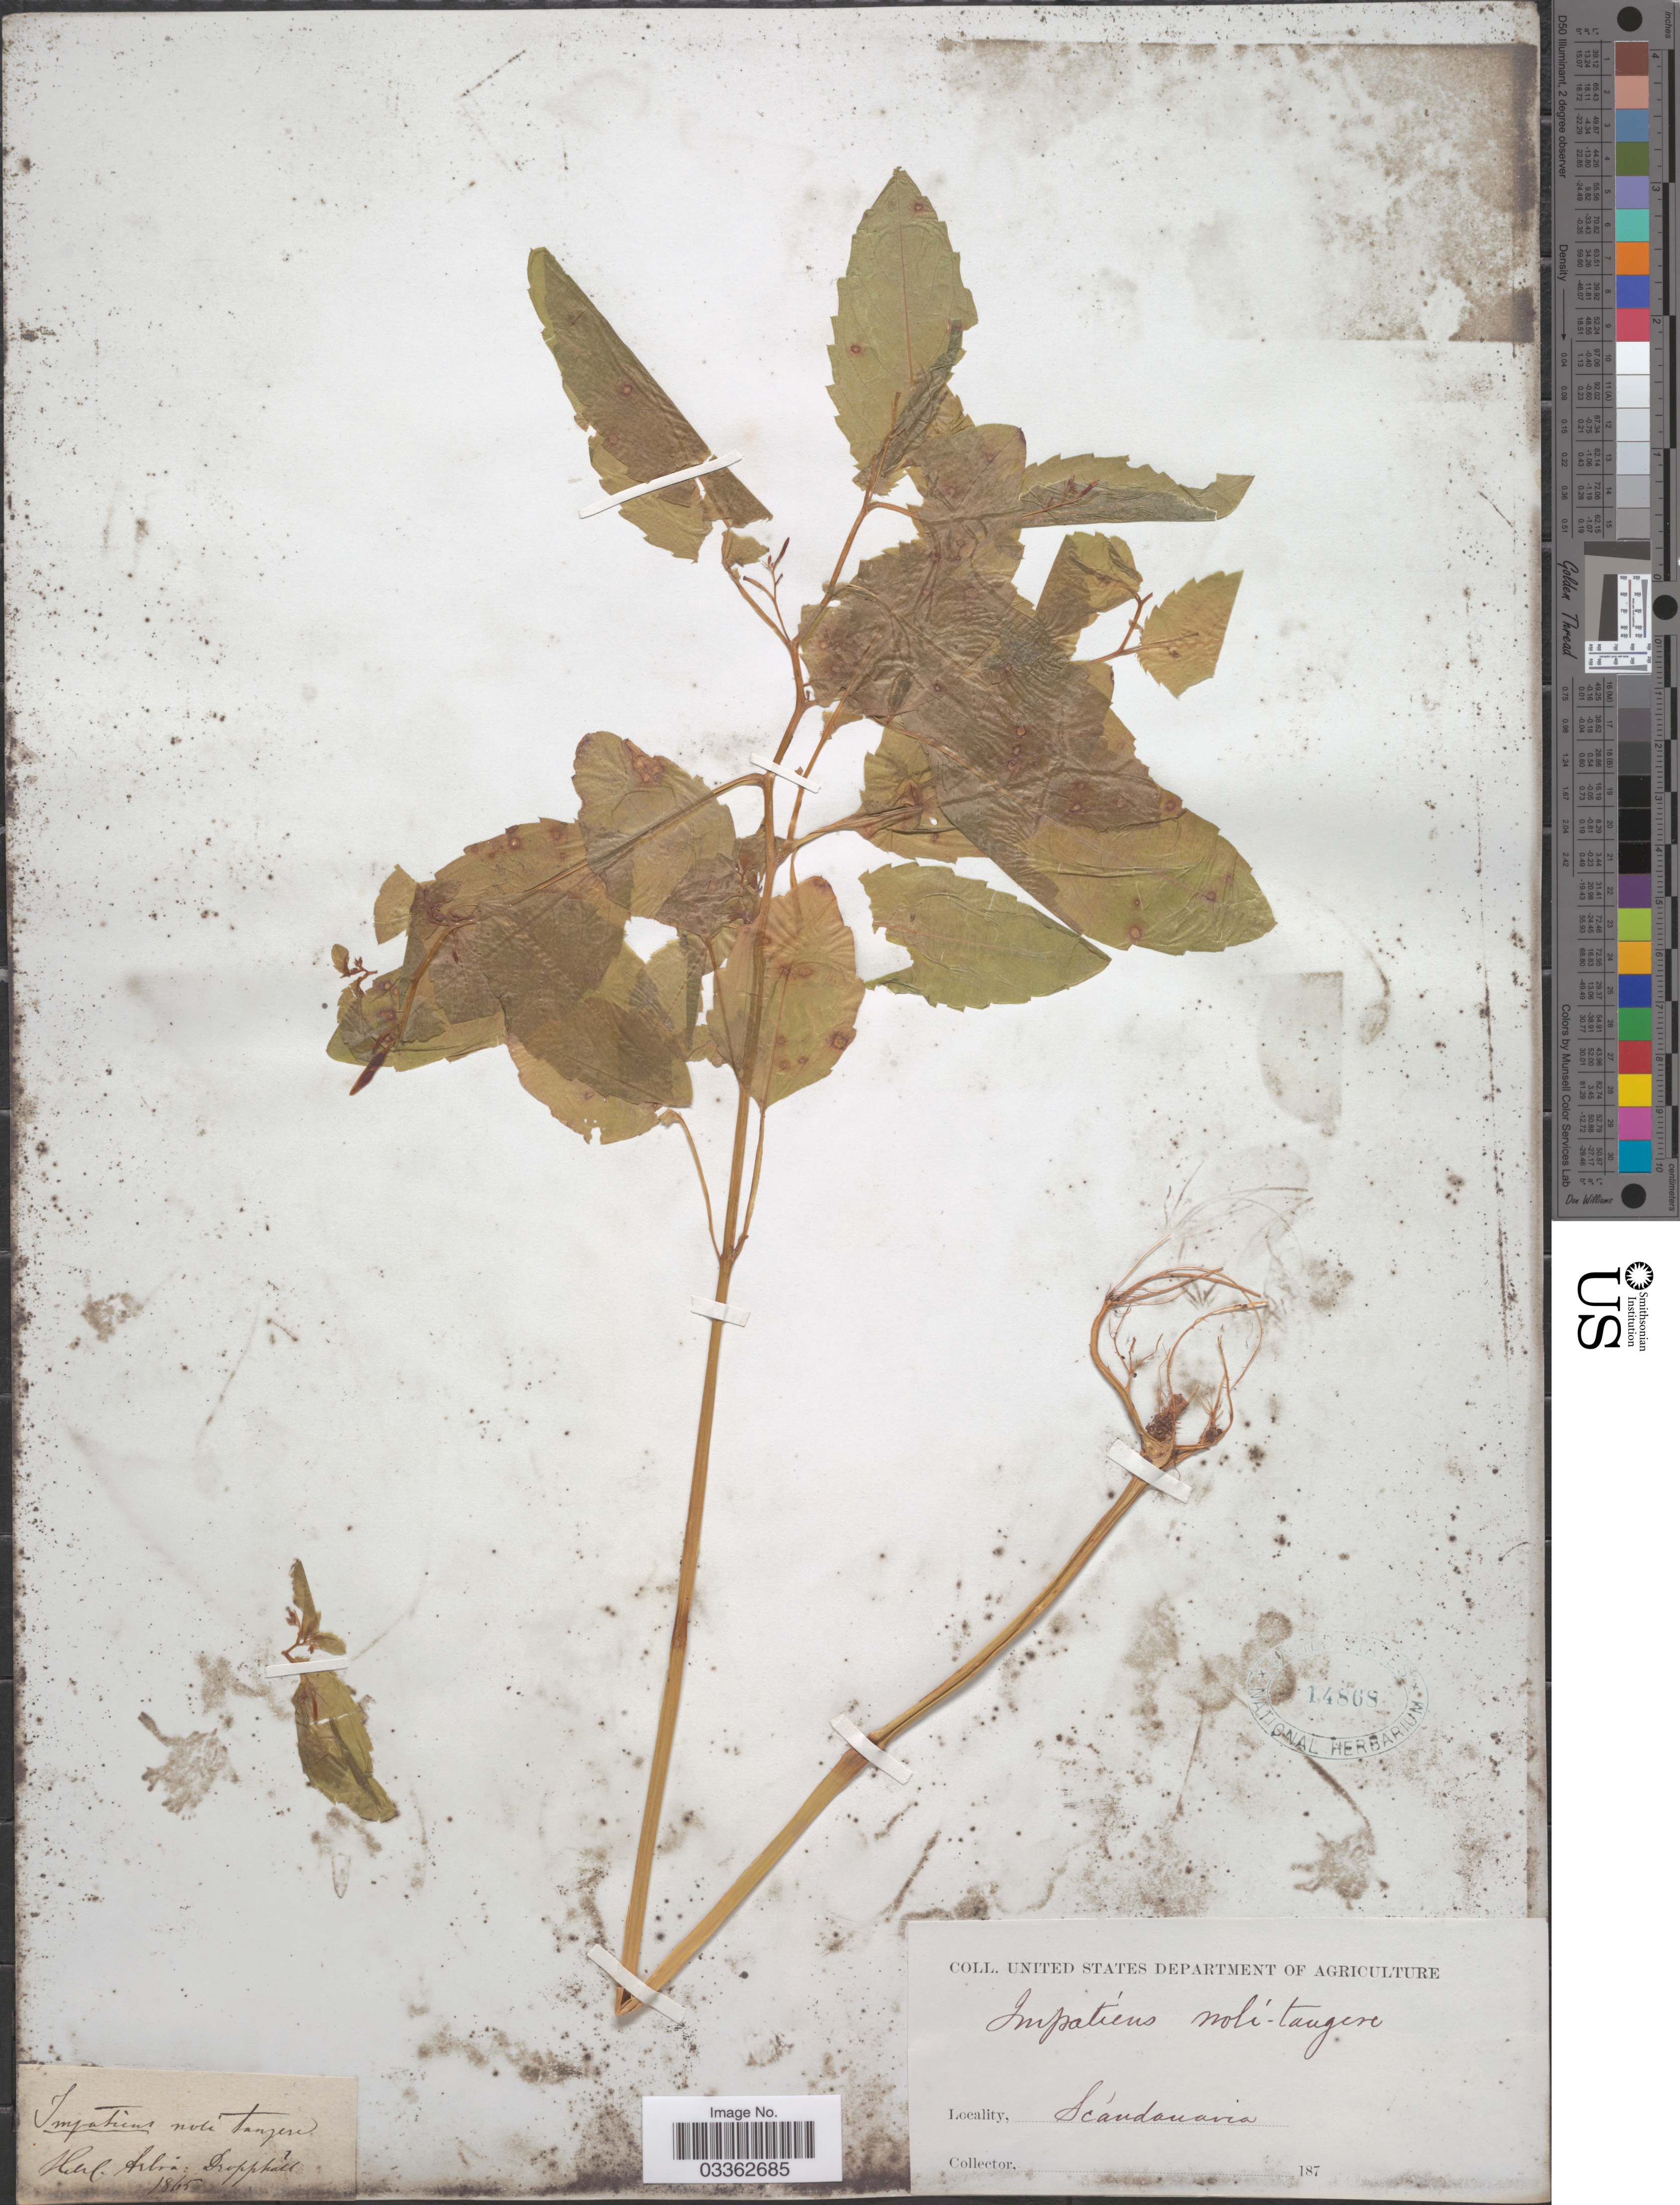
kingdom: Plantae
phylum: Tracheophyta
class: Magnoliopsida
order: Ericales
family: Balsaminaceae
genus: Impatiens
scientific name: Impatiens noli-tangere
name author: L.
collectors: United States Department of Agriculture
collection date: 1865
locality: Hal. Arbia: Dropphall. [interpreted] Scandanavia.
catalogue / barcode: US 14868